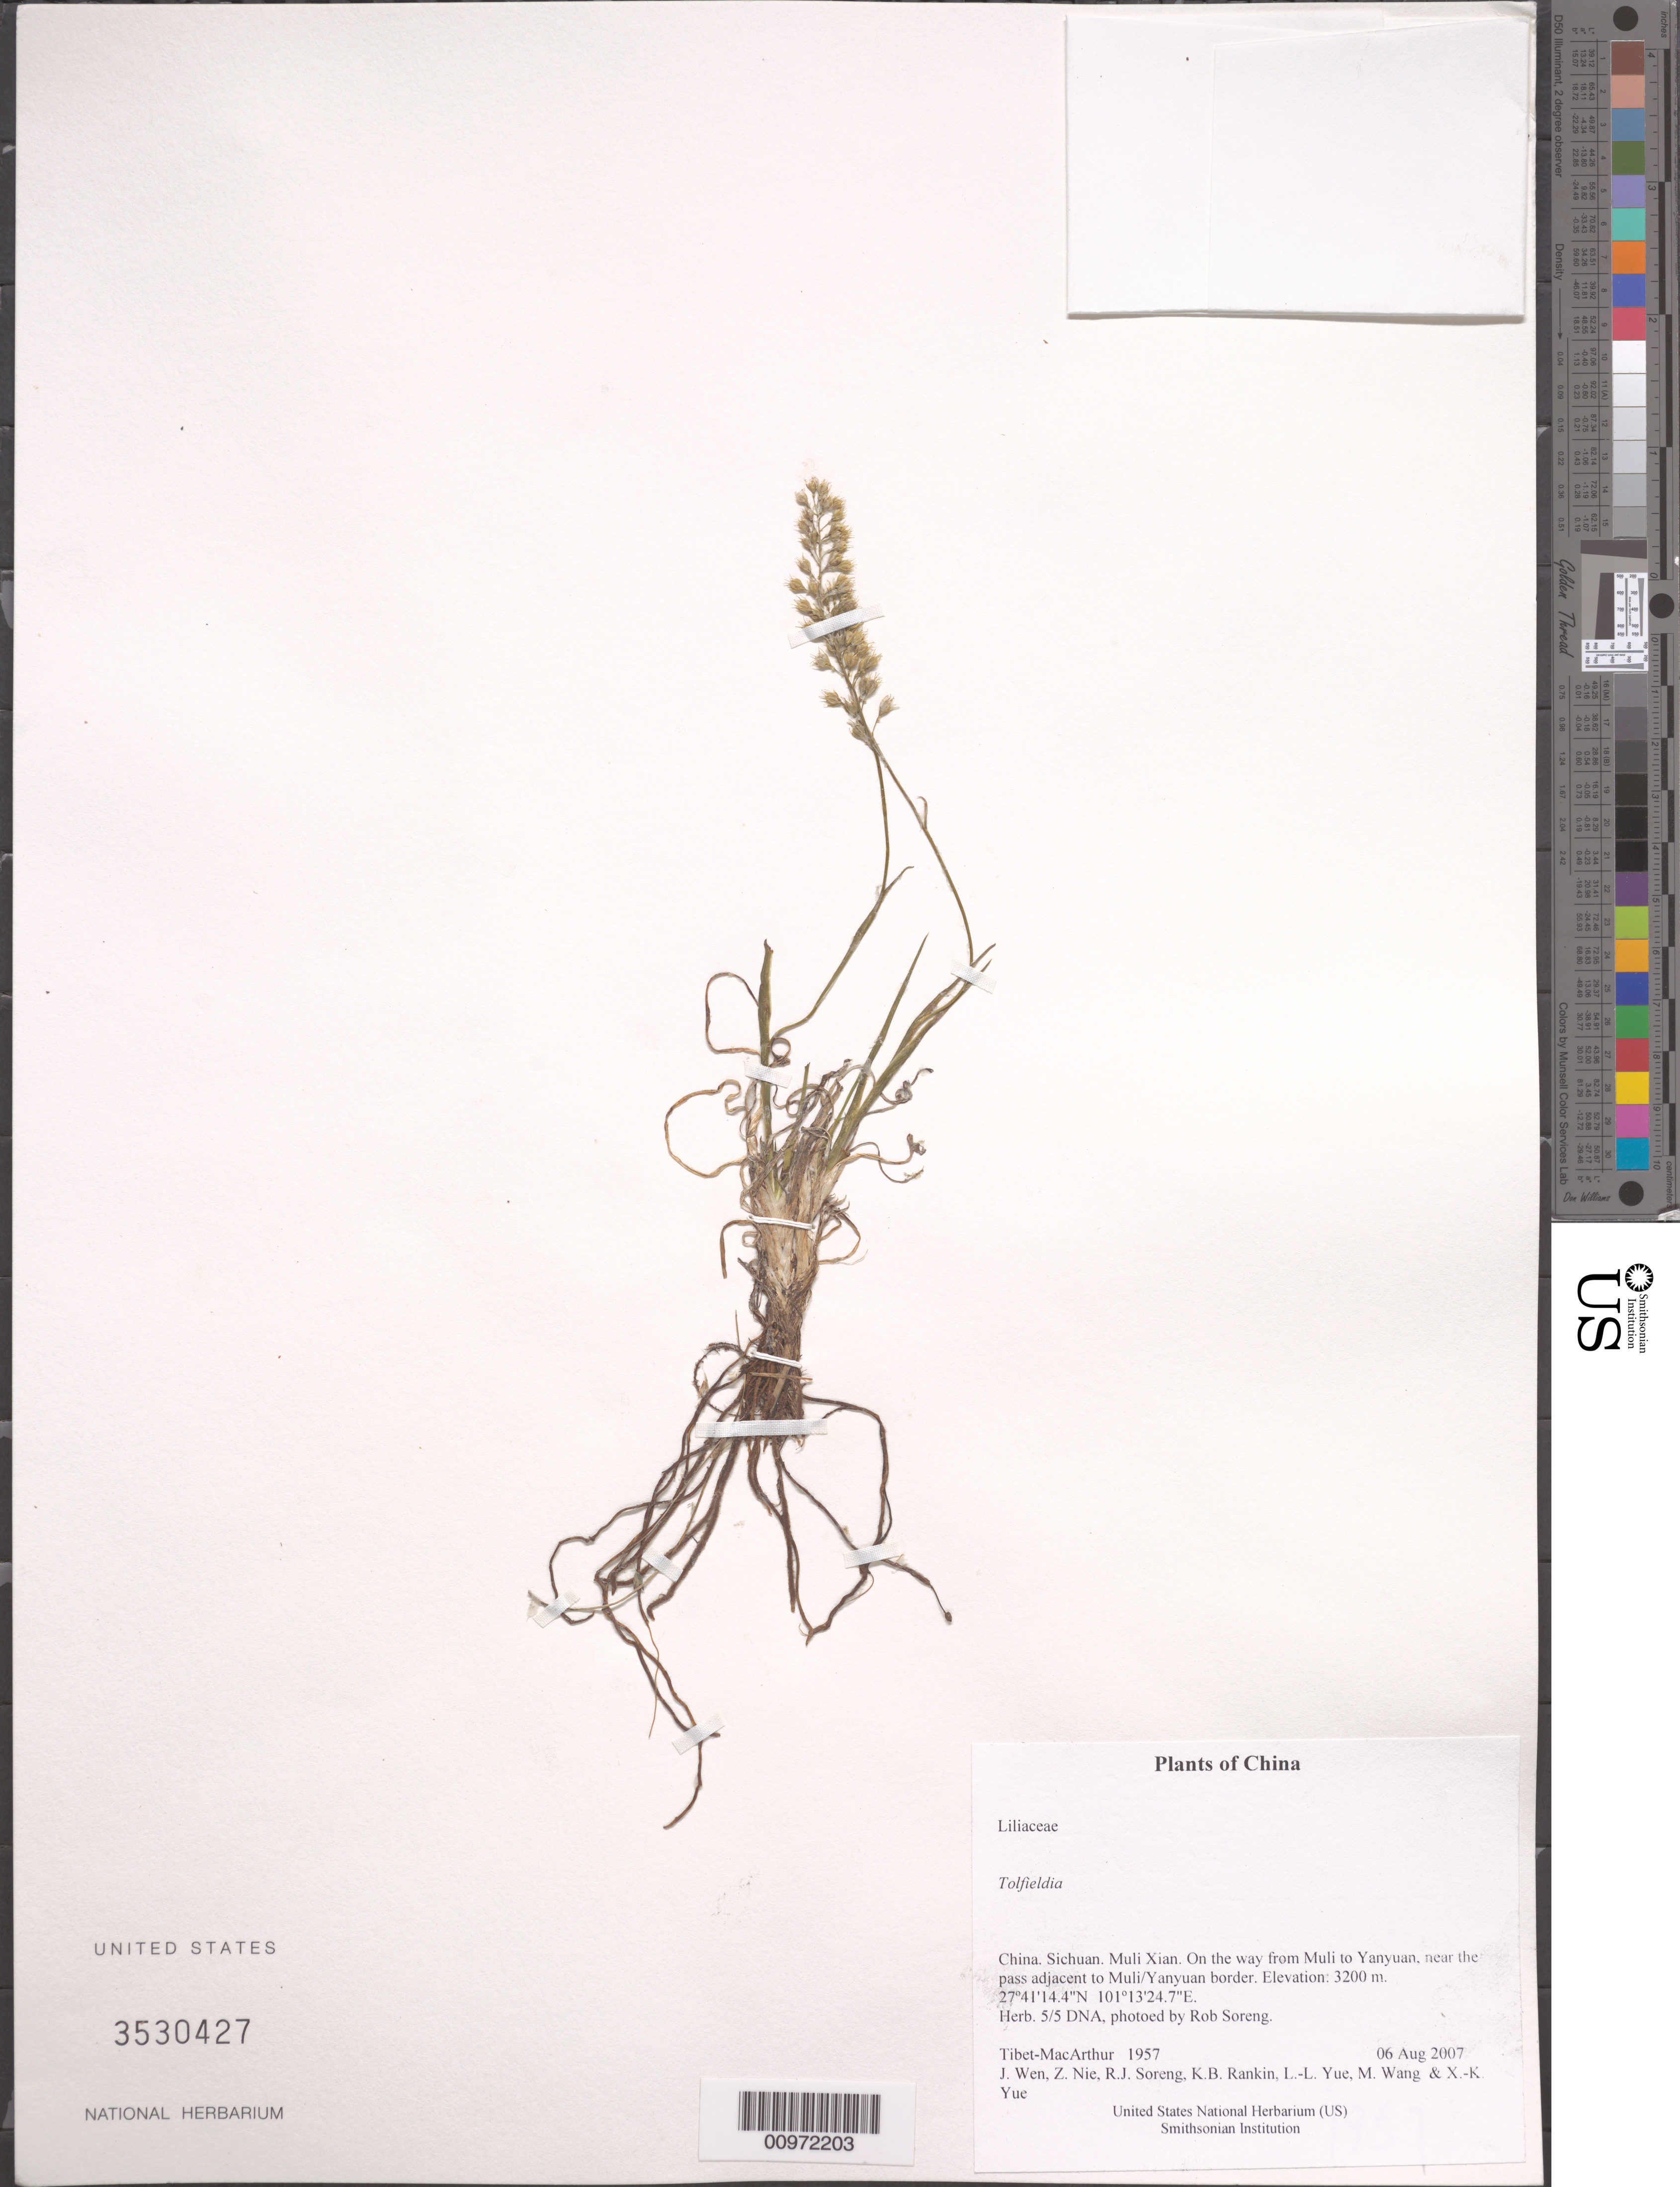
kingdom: Plantae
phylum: Tracheophyta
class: Liliopsida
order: Alismatales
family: Tofieldiaceae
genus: Tofieldia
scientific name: Tofieldia sp.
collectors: Tibet-MacArthur, J. Wen, Z. Nie, R. J. Soreng, K. Rankin, L. Yue, M. Wang & X. Yue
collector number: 1957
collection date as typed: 06 Aug 2007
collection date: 2007-08-06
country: China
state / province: Sichuan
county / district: Muli Xian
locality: On the way from Muli to Yanyuan, near the pass adjacent to Muli/Yanyuan border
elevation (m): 3200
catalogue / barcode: US 3530427